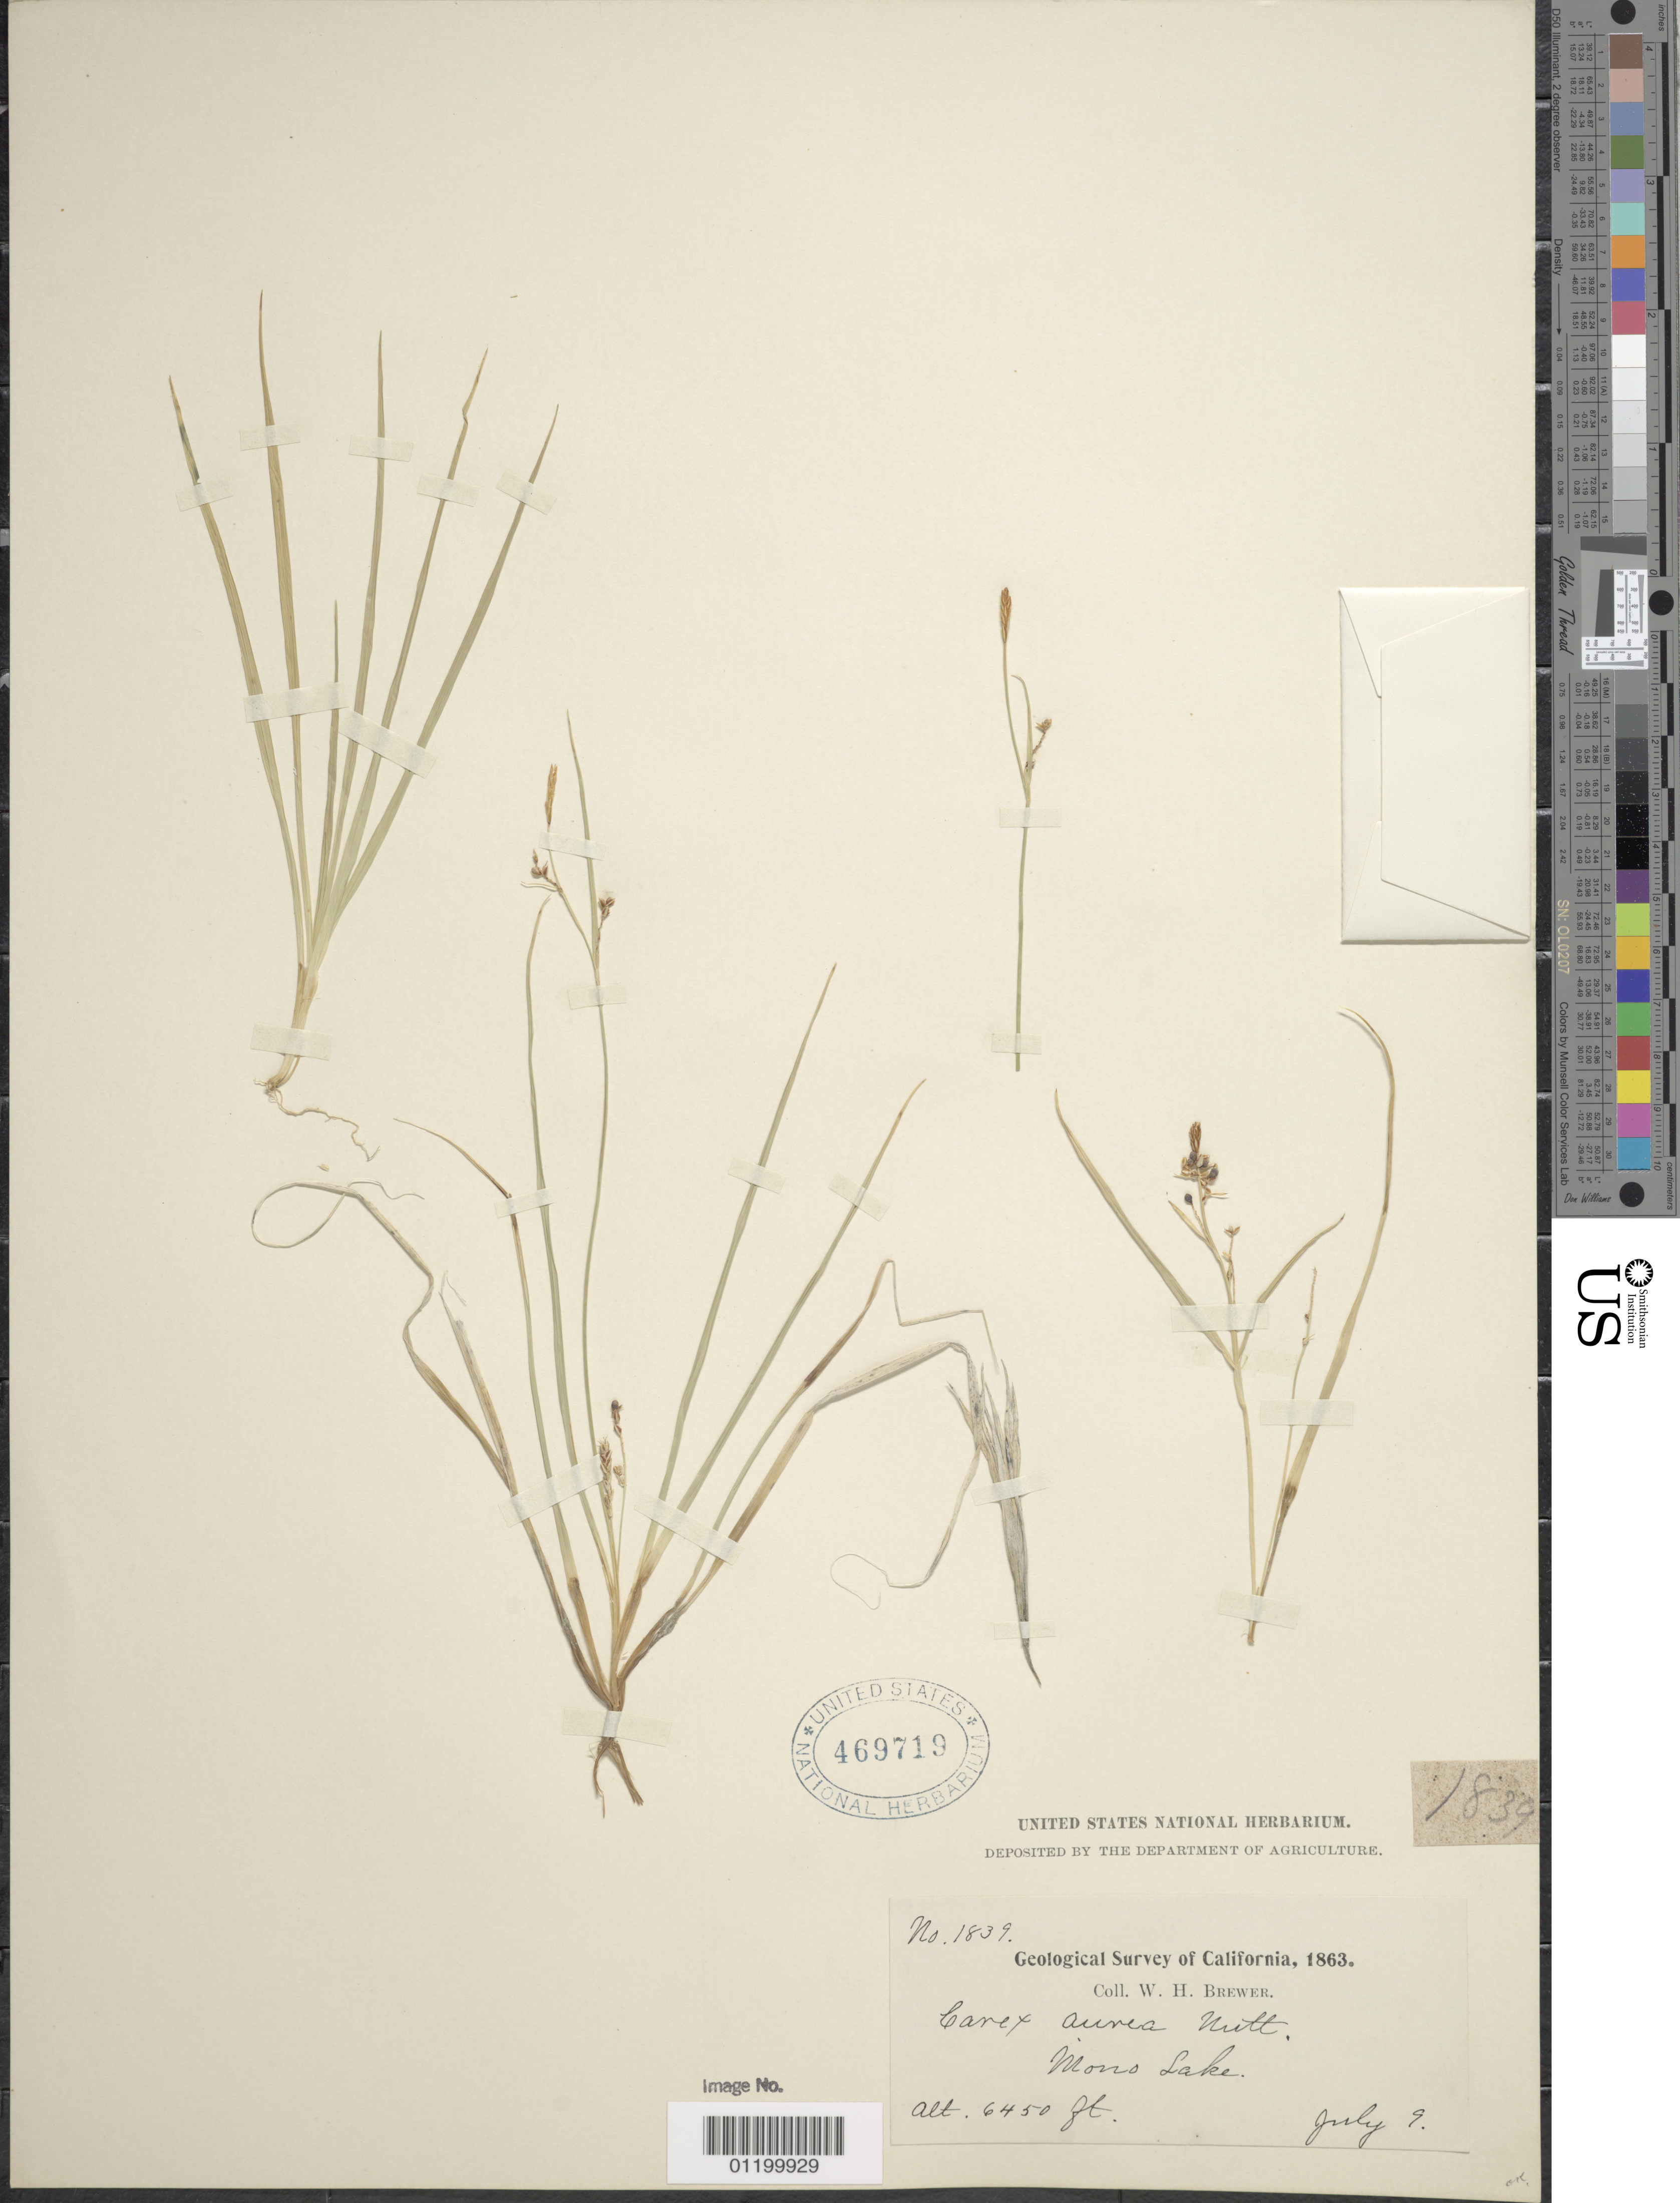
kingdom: Plantae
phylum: Tracheophyta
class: Liliopsida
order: Poales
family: Cyperaceae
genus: Carex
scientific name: Carex aurea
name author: Nutt.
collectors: G. M. Krasly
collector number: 1839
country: United States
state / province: California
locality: Mono Lake.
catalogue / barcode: US 469719